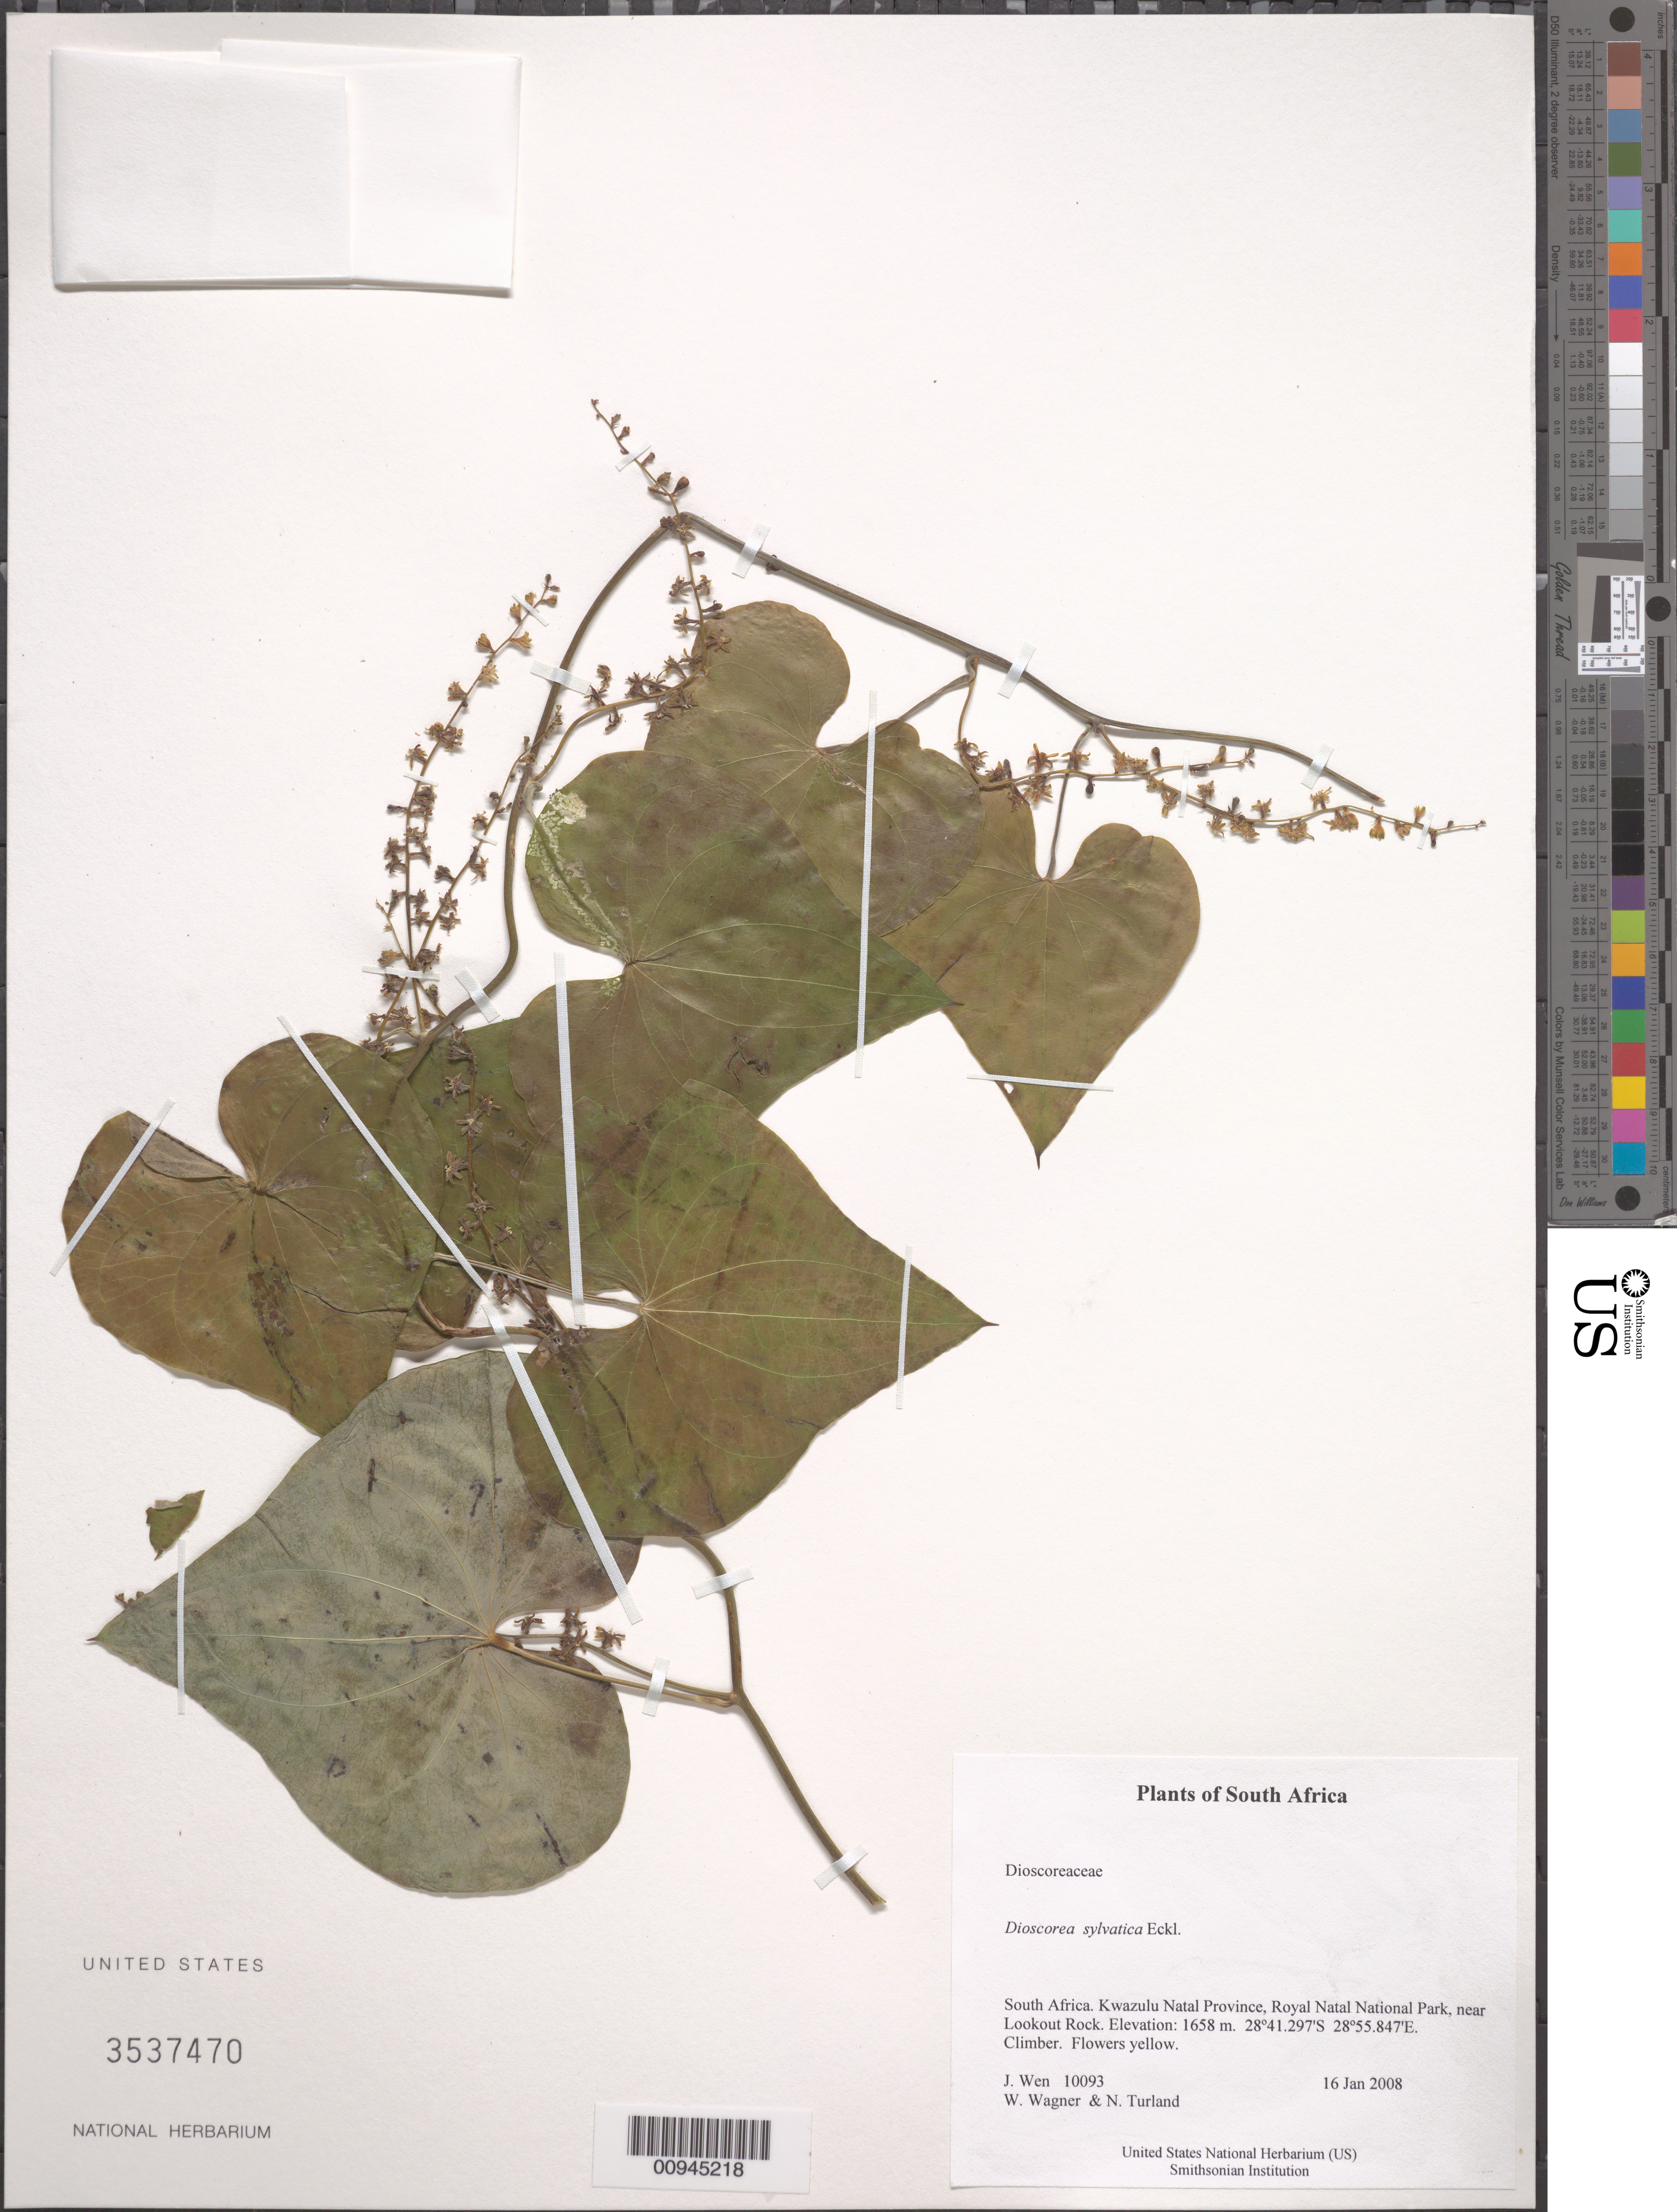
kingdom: Plantae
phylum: Tracheophyta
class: Liliopsida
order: Dioscoreales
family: Dioscoreaceae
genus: Dioscorea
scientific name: Dioscorea sylvatica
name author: Eckl.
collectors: J. Wen, W. L. Wagner & N. Turland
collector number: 10093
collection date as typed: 16 Jan 2008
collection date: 2008-01-16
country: South Africa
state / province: KwaZulu-Natal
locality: KwaZulu Natal Province, Royal Natal National Park, near Lookout Rock.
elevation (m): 1658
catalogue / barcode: US 3537470